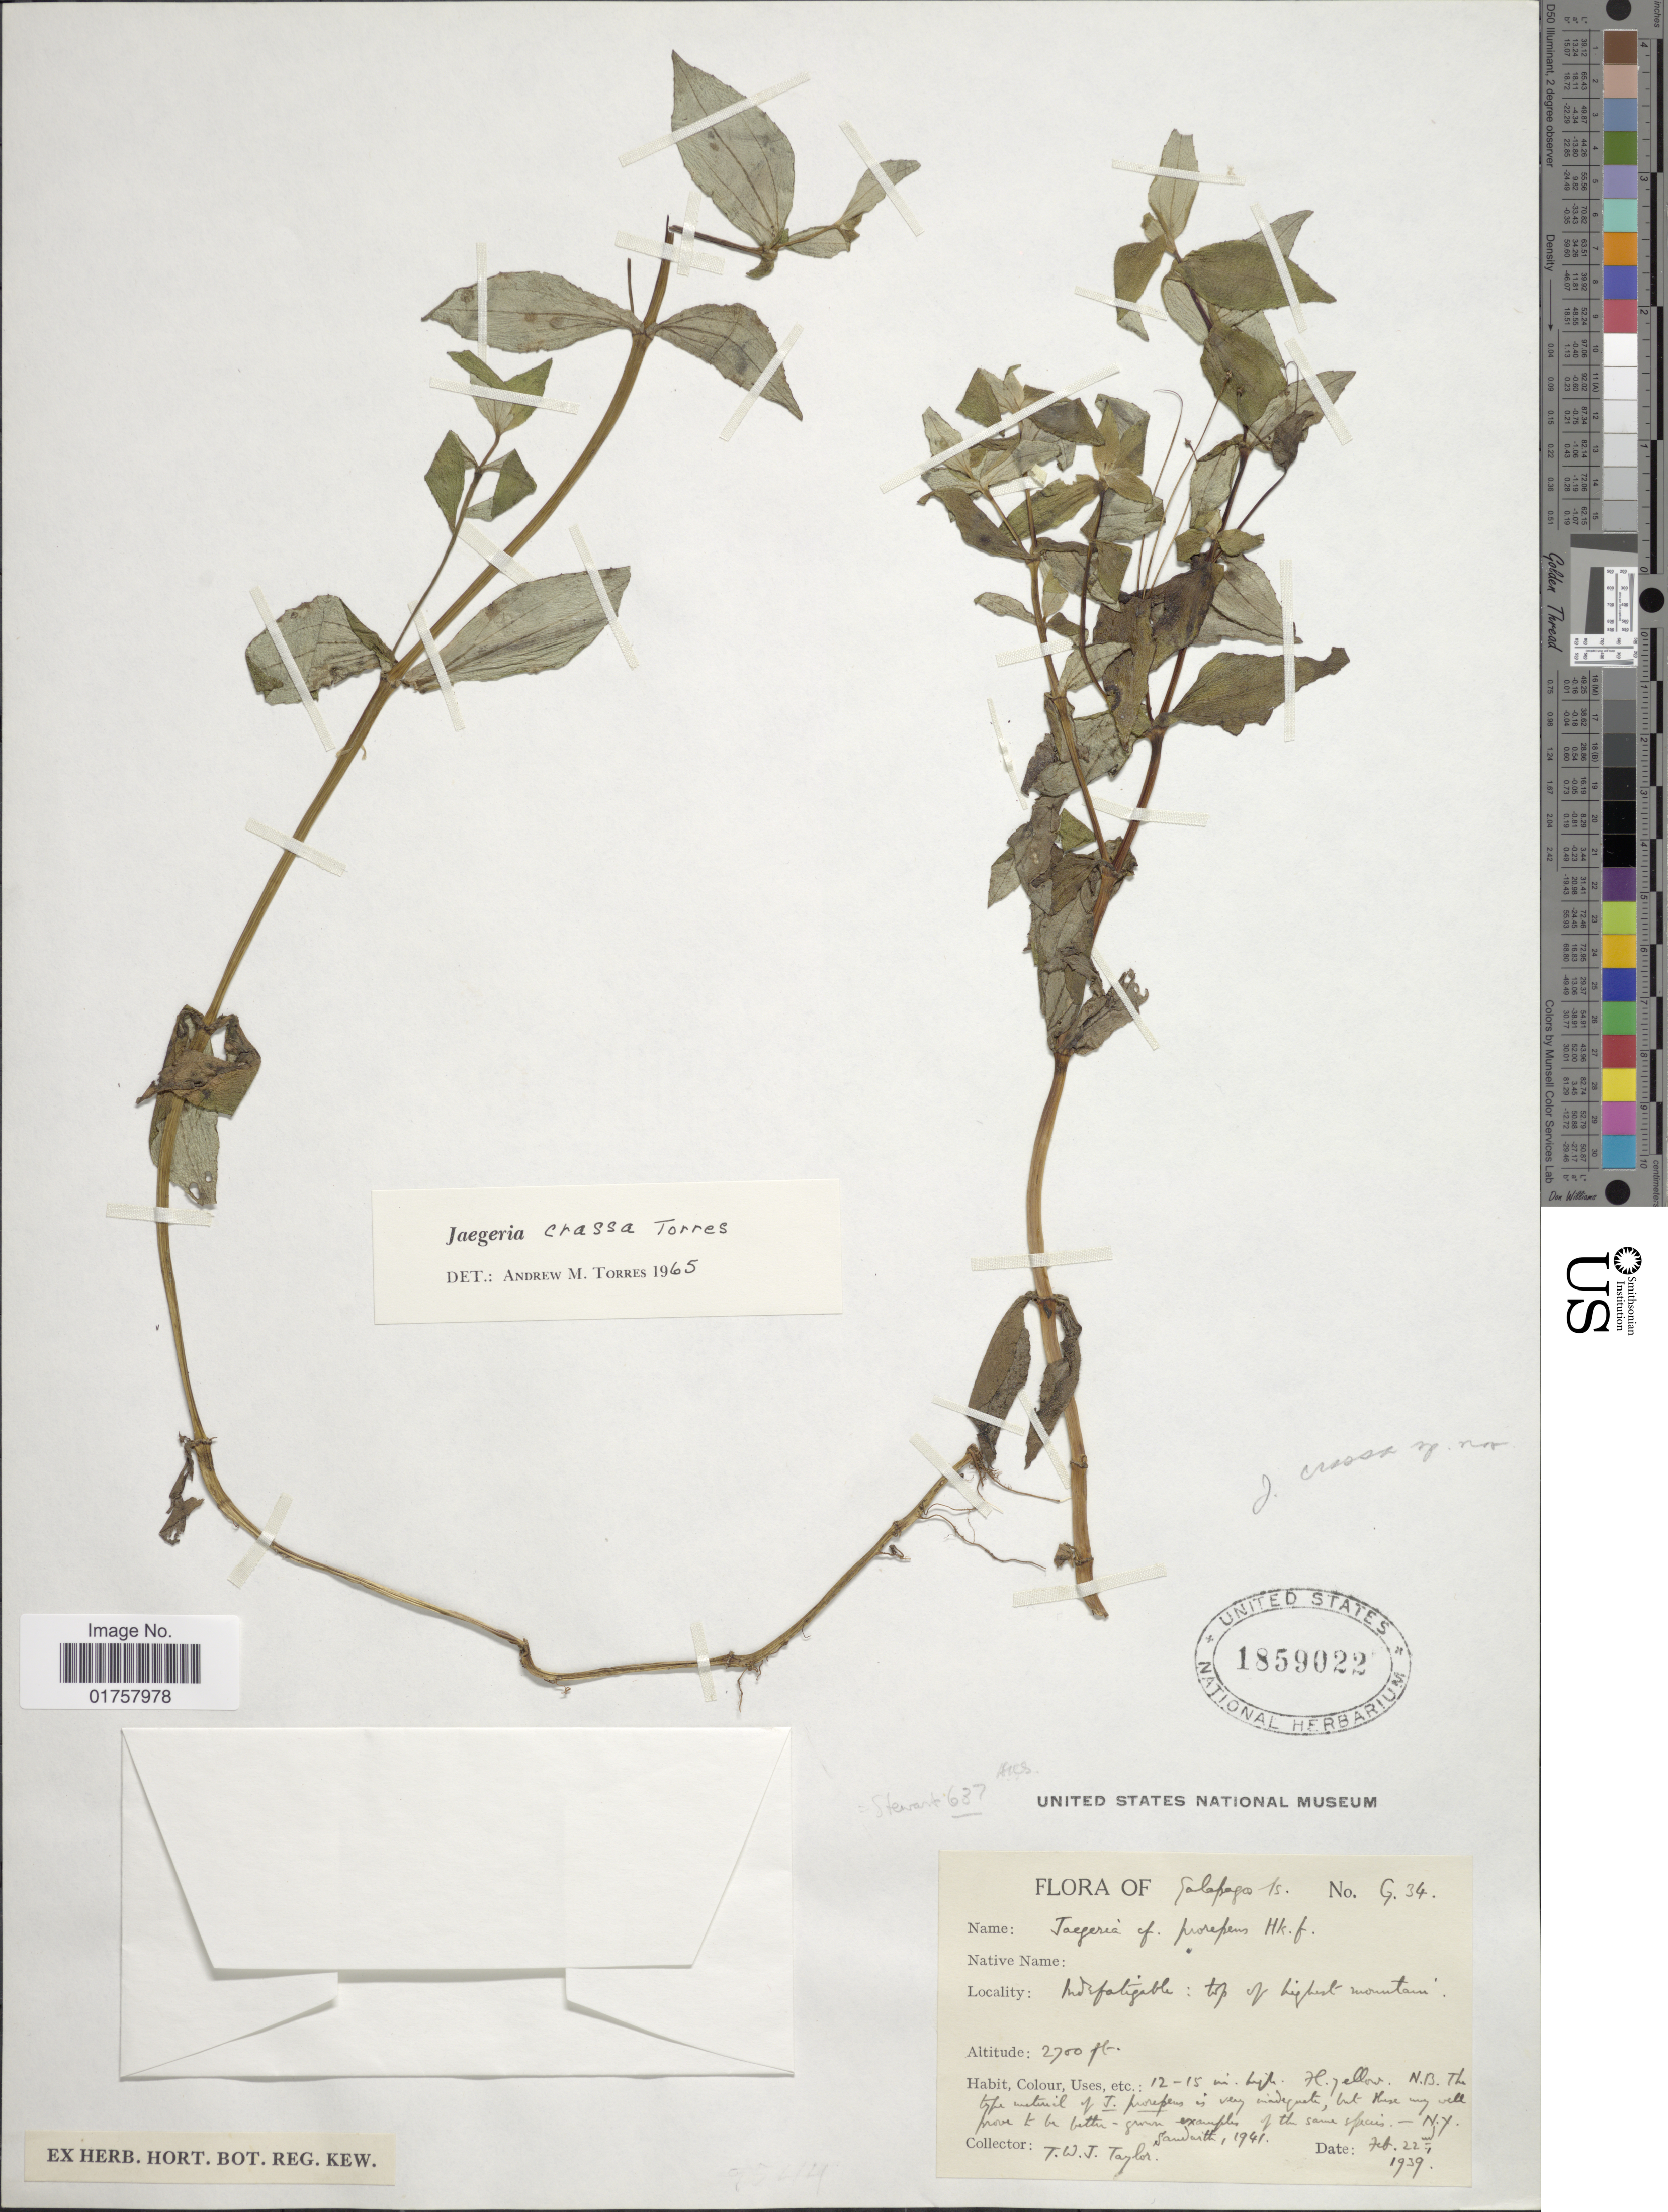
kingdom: Plantae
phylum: Tracheophyta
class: Magnoliopsida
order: Asterales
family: Asteraceae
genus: Jaegeria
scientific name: Jaegeria crassa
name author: A.M. Torres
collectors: T. W. J. Taylor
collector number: G34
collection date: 1939-02-22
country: Ecuador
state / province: Colón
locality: Galapagos Is., Indefatigable: top of highest mountain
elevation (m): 823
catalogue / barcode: US 1859022